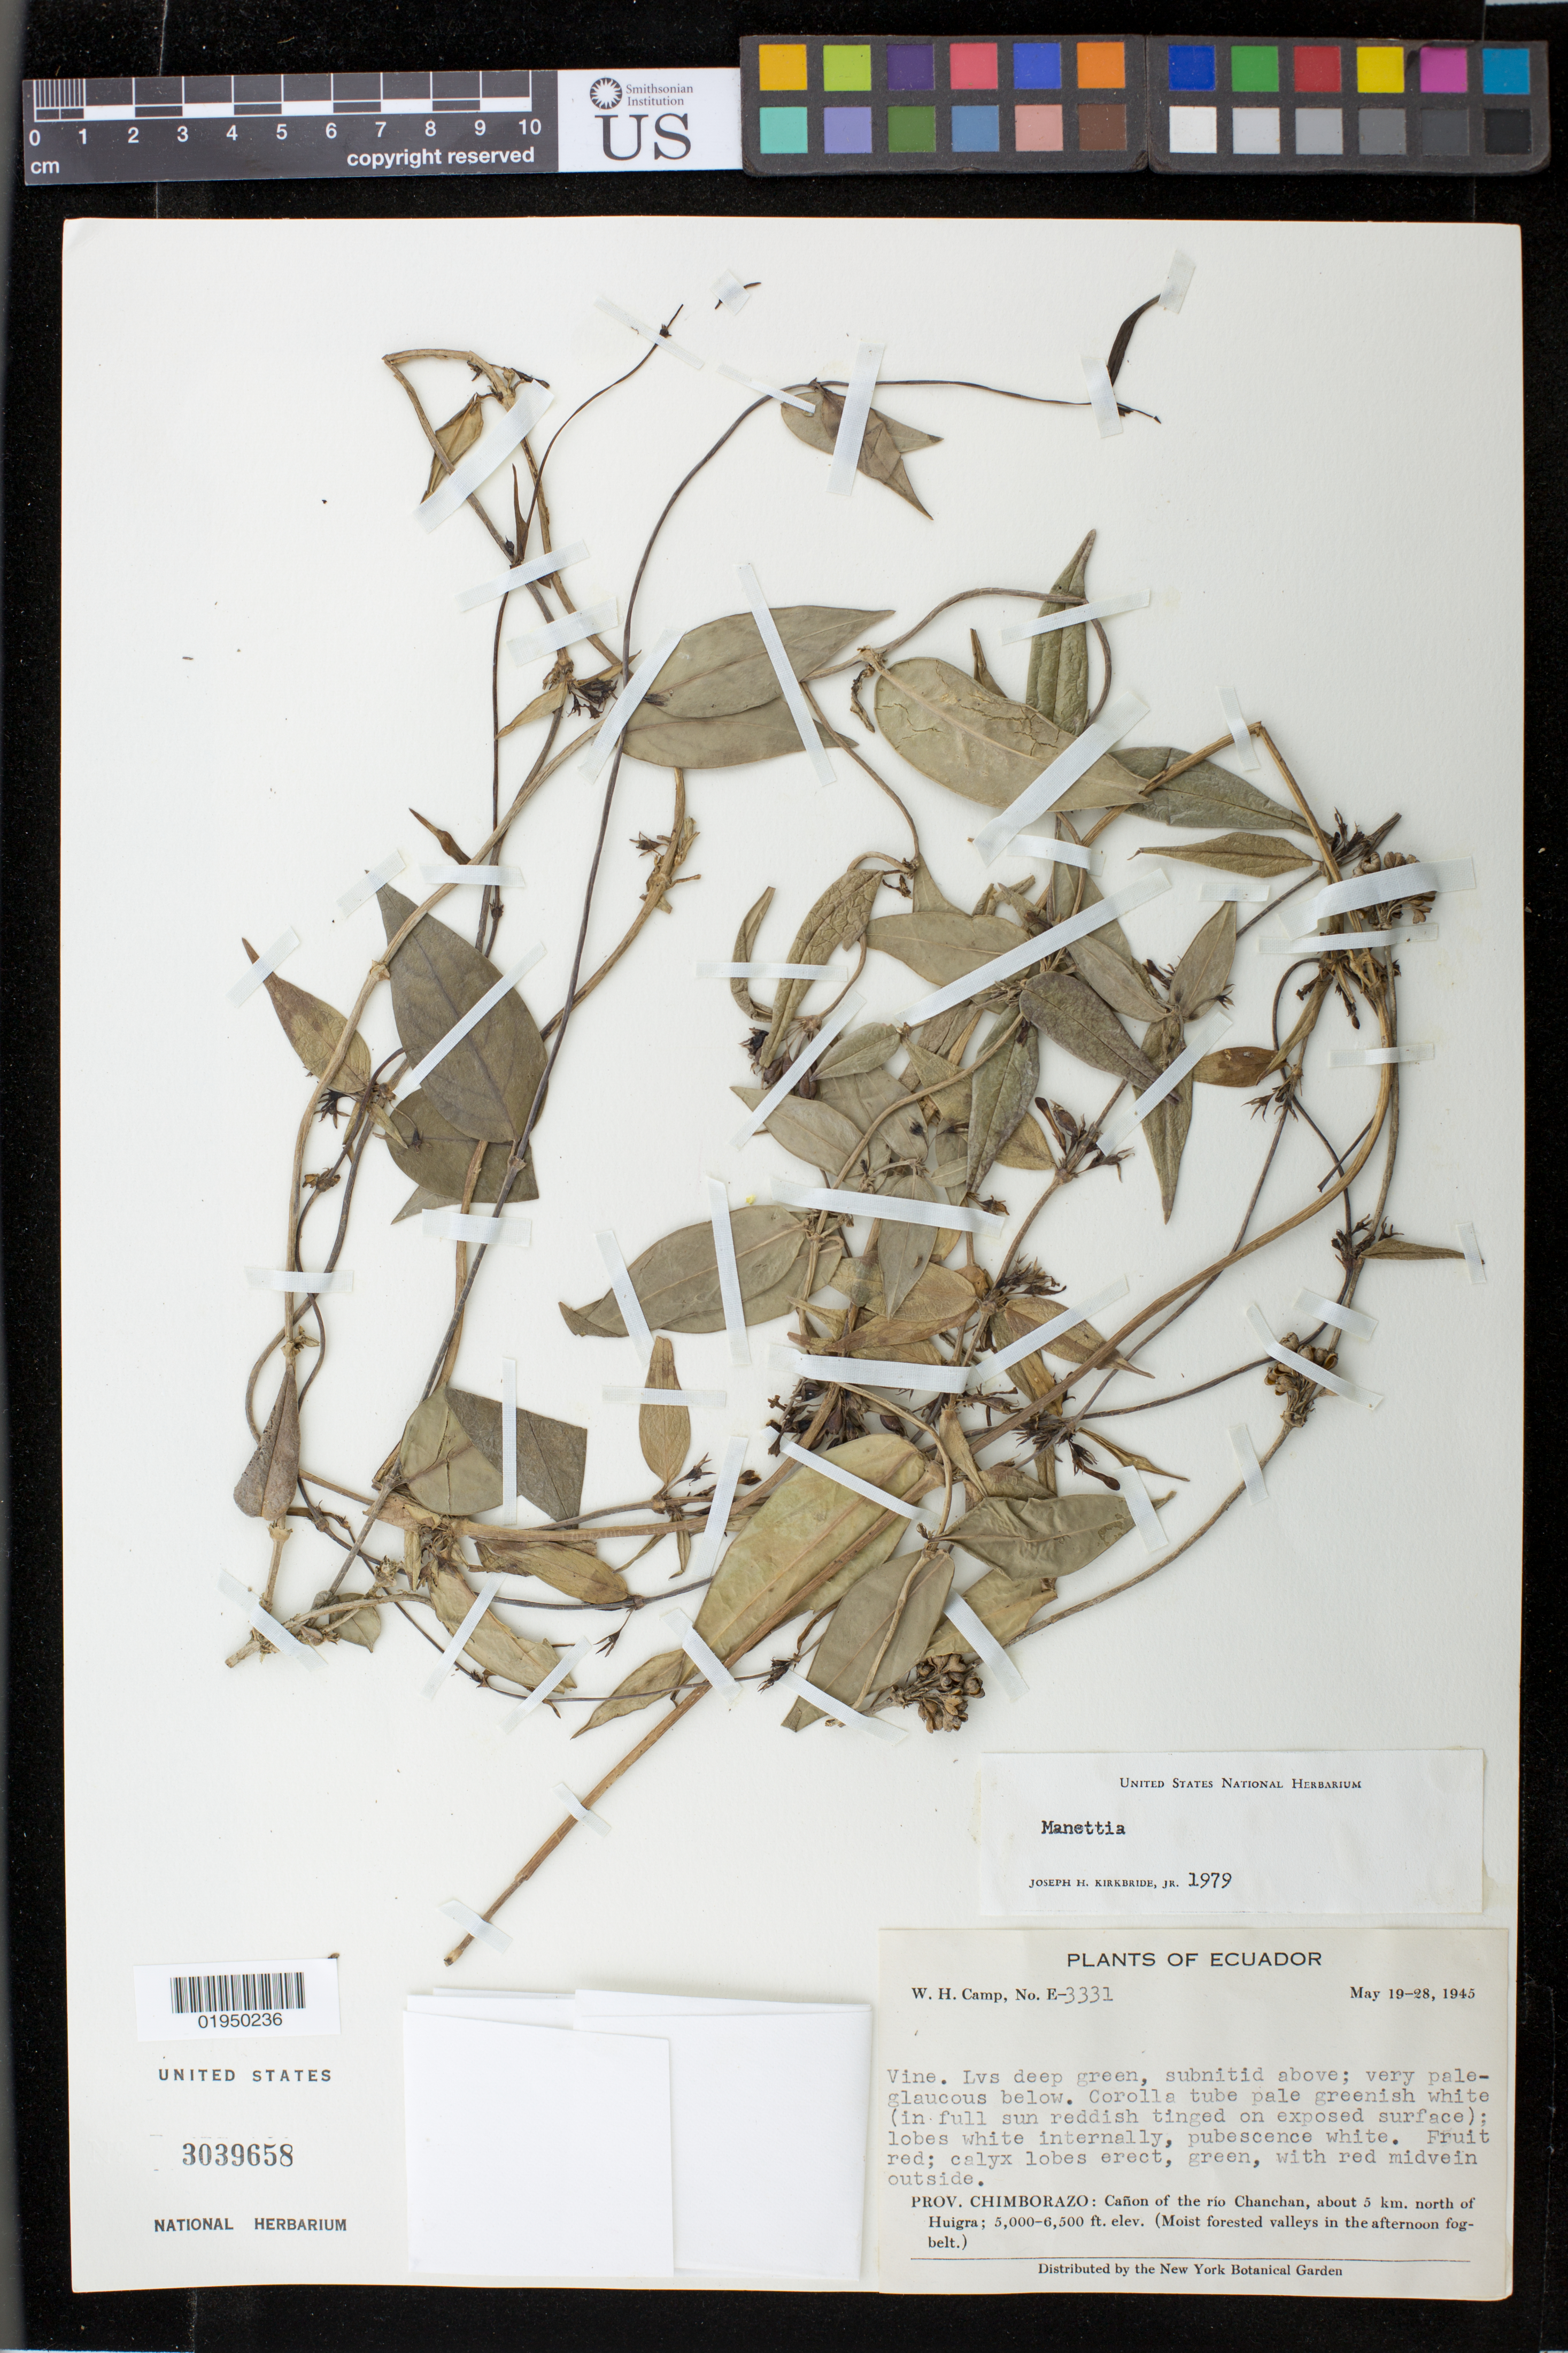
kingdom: Plantae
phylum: Tracheophyta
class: Magnoliopsida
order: Gentianales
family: Rubiaceae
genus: Manettia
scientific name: Manettia sp.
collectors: W. H. Camp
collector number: E-3331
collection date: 1945-05-19/1945-05-20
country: Ecuador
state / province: Chimborazo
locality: Canon of the rio Chanchan, about 5 km. north of Huigra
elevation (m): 1524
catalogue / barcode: US 3039658